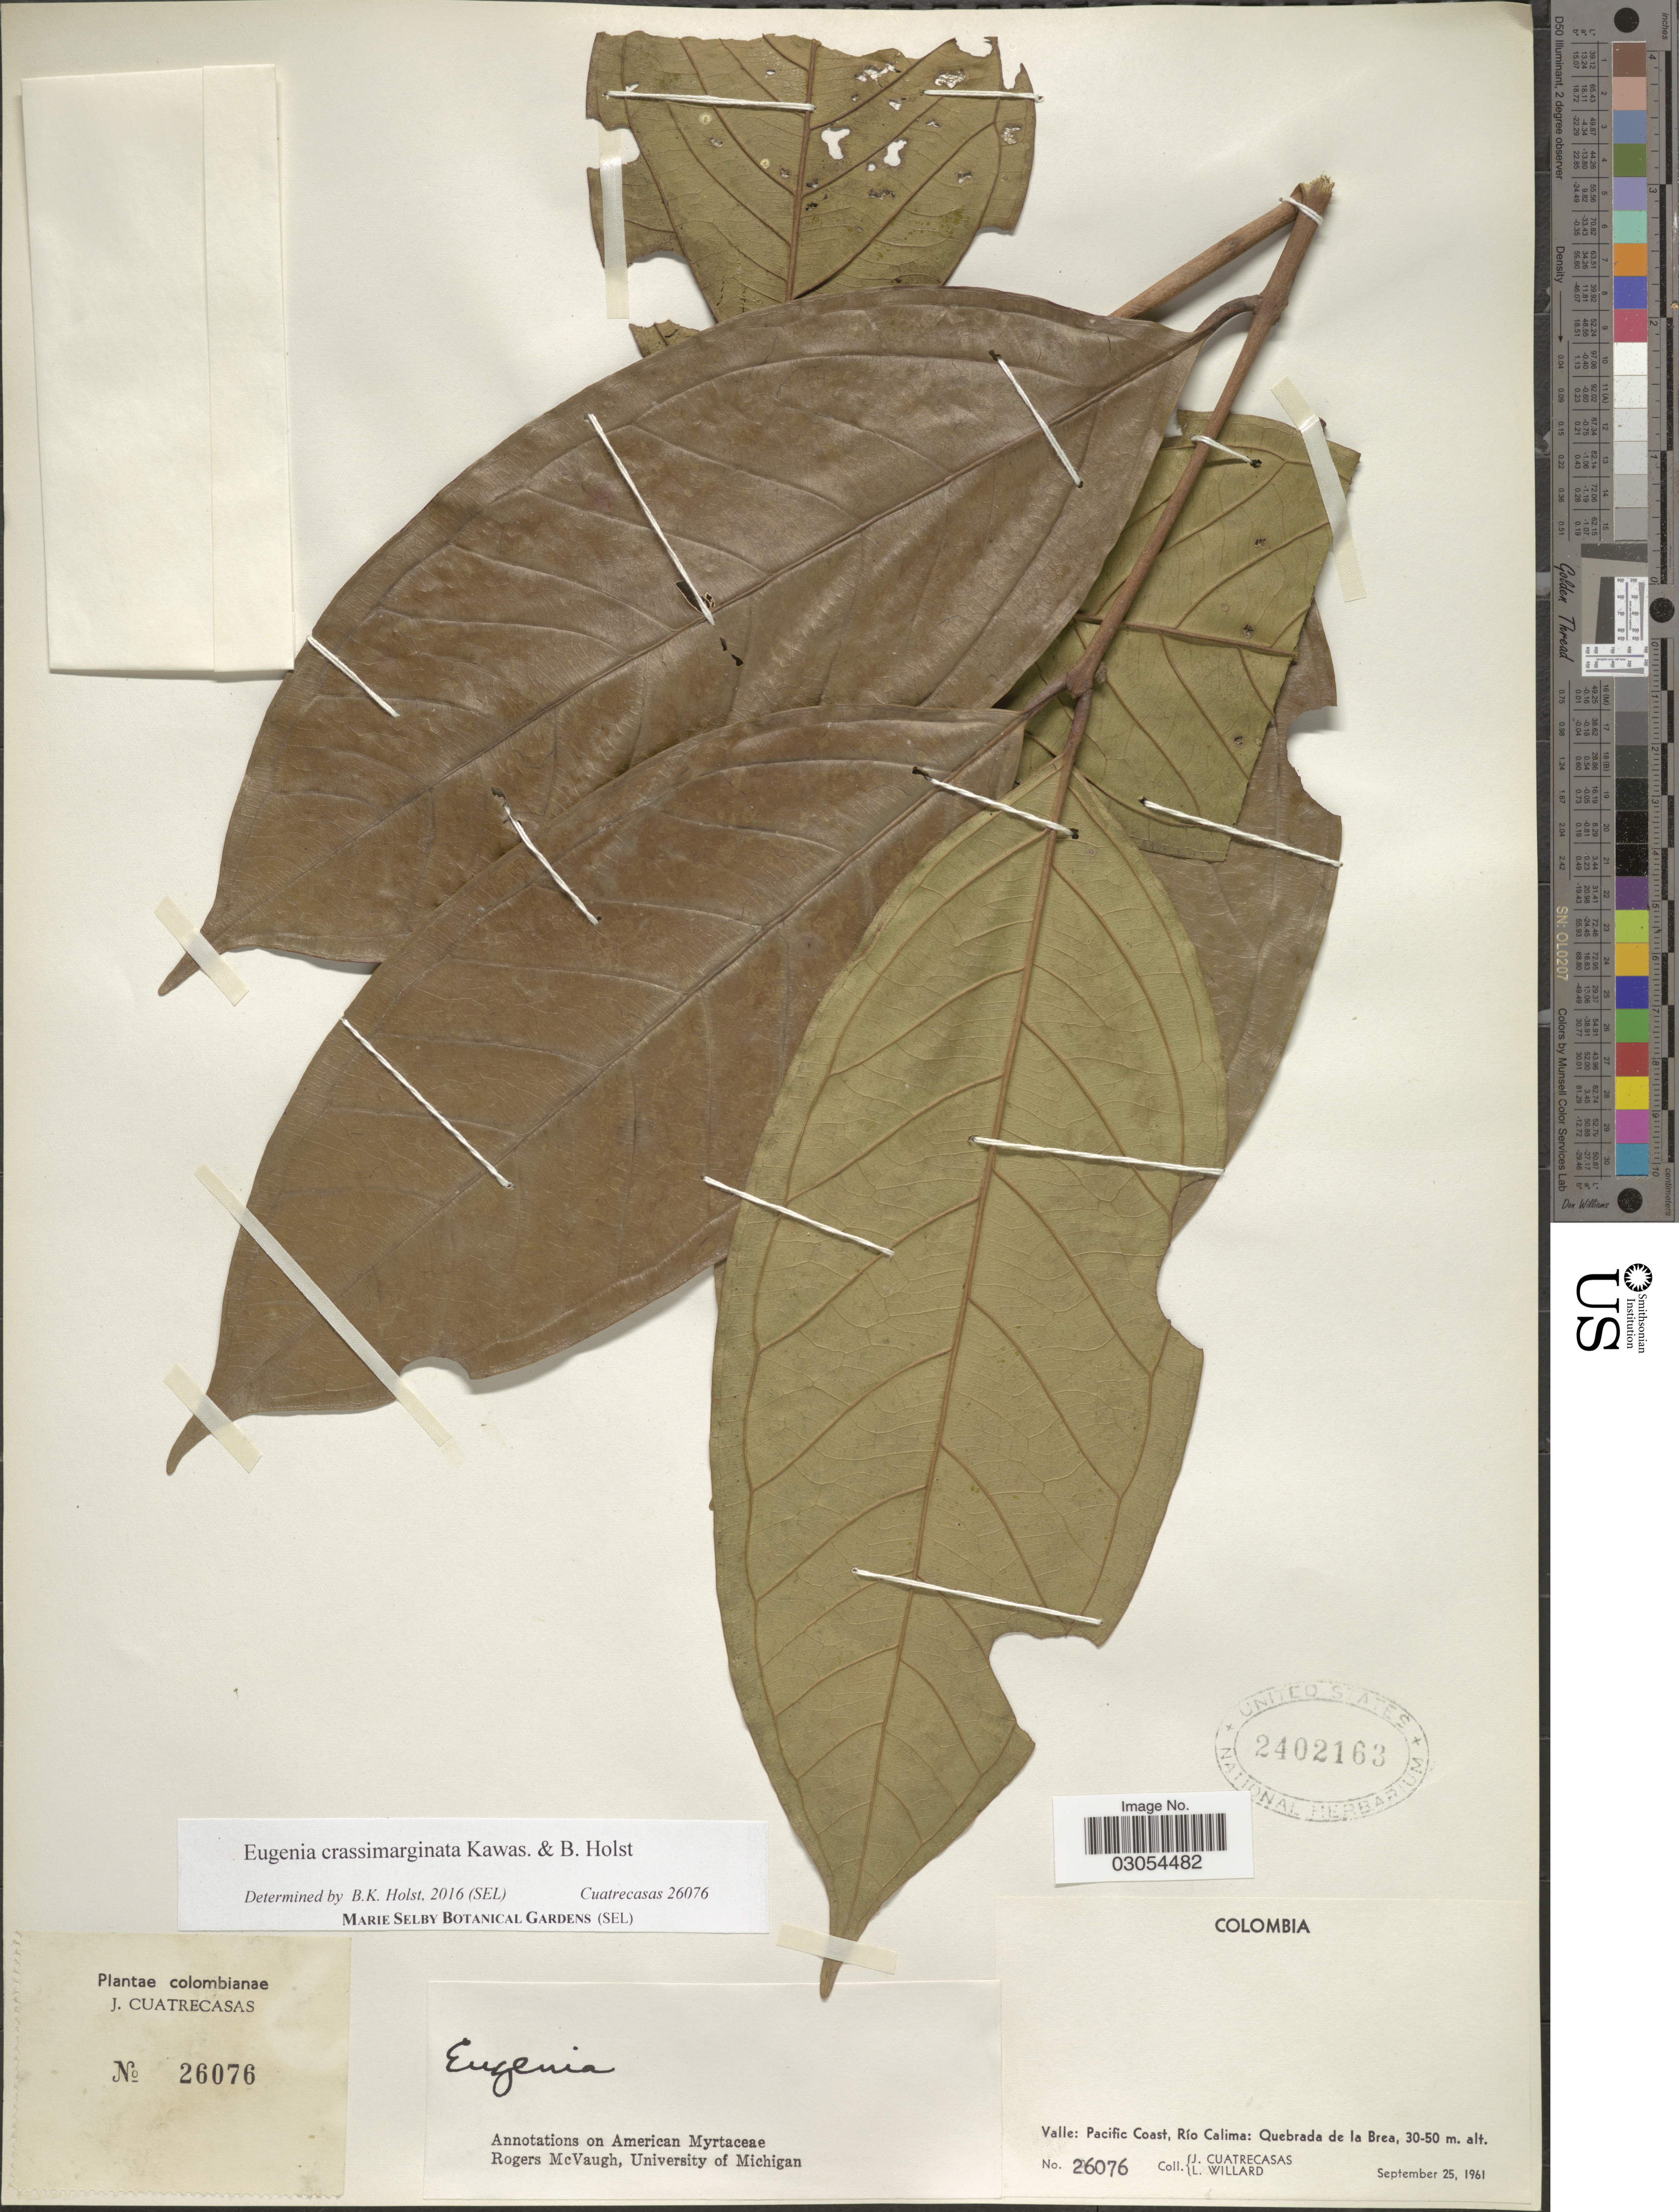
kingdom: Plantae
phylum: Tracheophyta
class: Magnoliopsida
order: Myrtales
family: Myrtaceae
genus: Eugenia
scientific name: Eugenia crassimarginata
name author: M.L. Kawas. & B. Holst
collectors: J. Cuatrecasas & L. Willard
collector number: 26076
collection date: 1961-09-25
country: Colombia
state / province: Valle del Cauca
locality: Valle: Pacific Coast, Río Calima: Quebrada de la Brea.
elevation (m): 30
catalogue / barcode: US 2402163